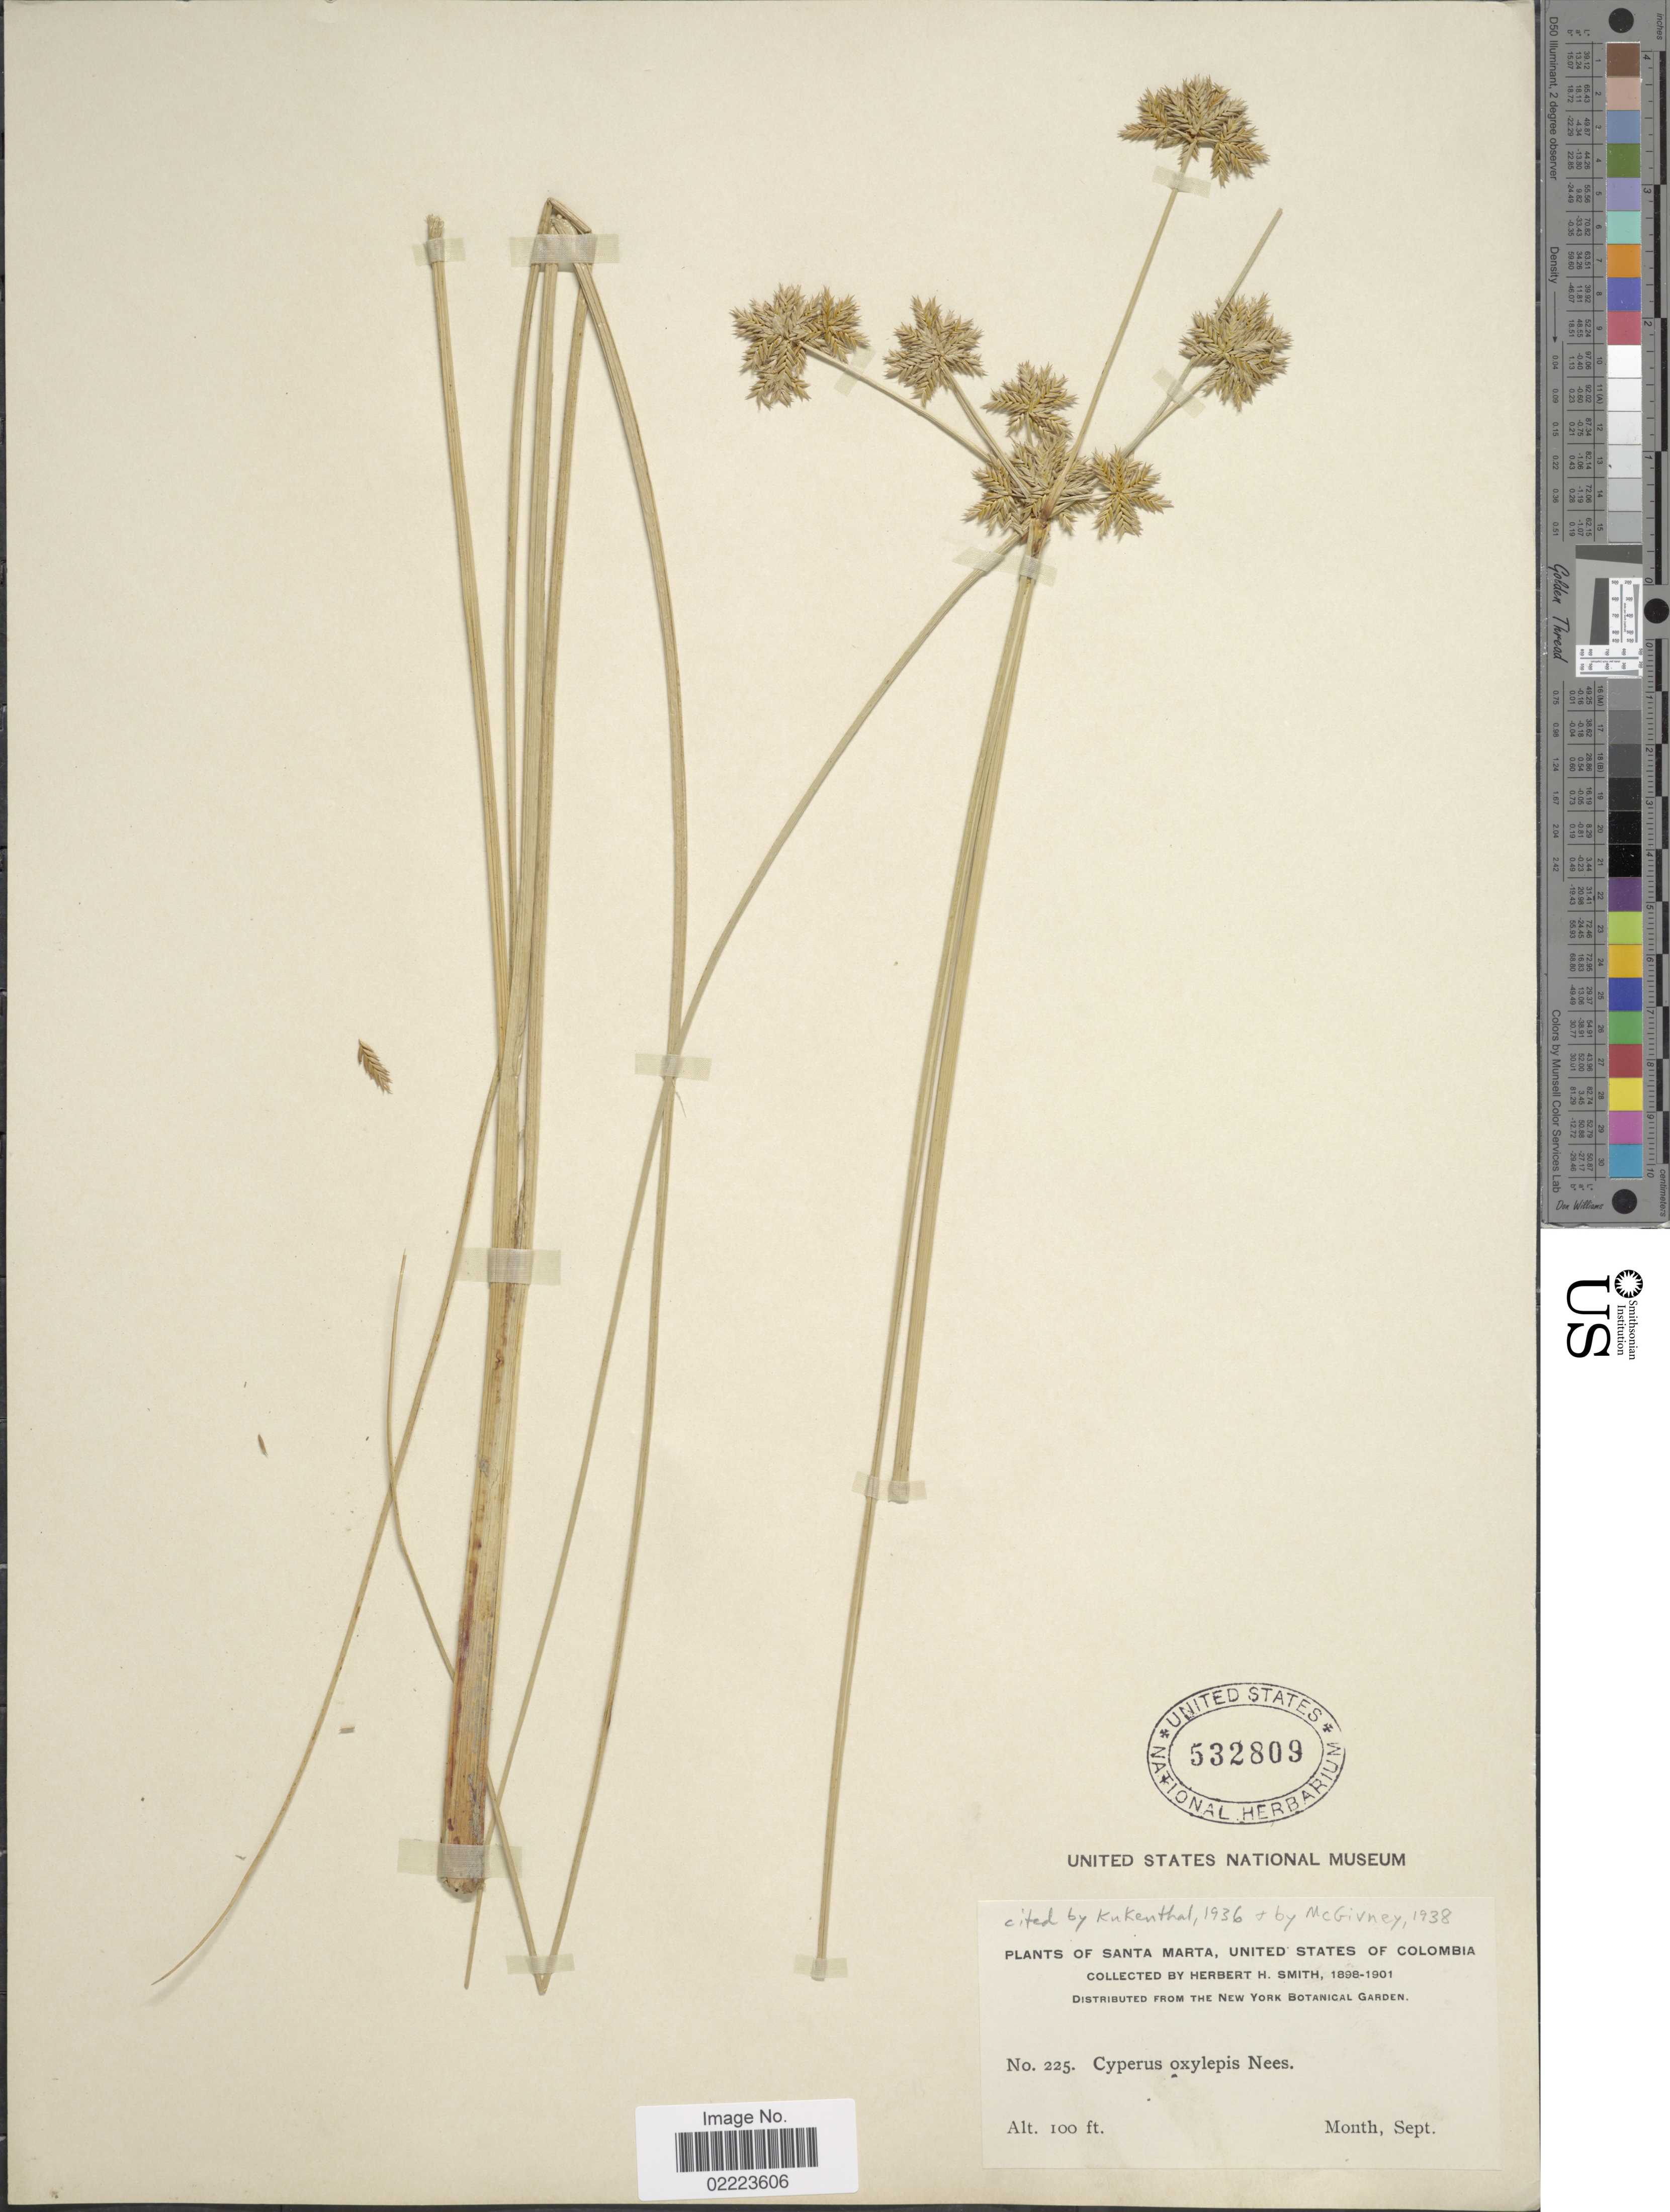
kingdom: Plantae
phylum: Tracheophyta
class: Liliopsida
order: Poales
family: Cyperaceae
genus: Cyperus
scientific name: Cyperus oxylepis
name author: Nees ex Steud.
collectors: Herbert H. Smith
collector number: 225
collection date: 1898-09/1901-09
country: Colombia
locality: Santa Marta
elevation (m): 30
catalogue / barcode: US 532809